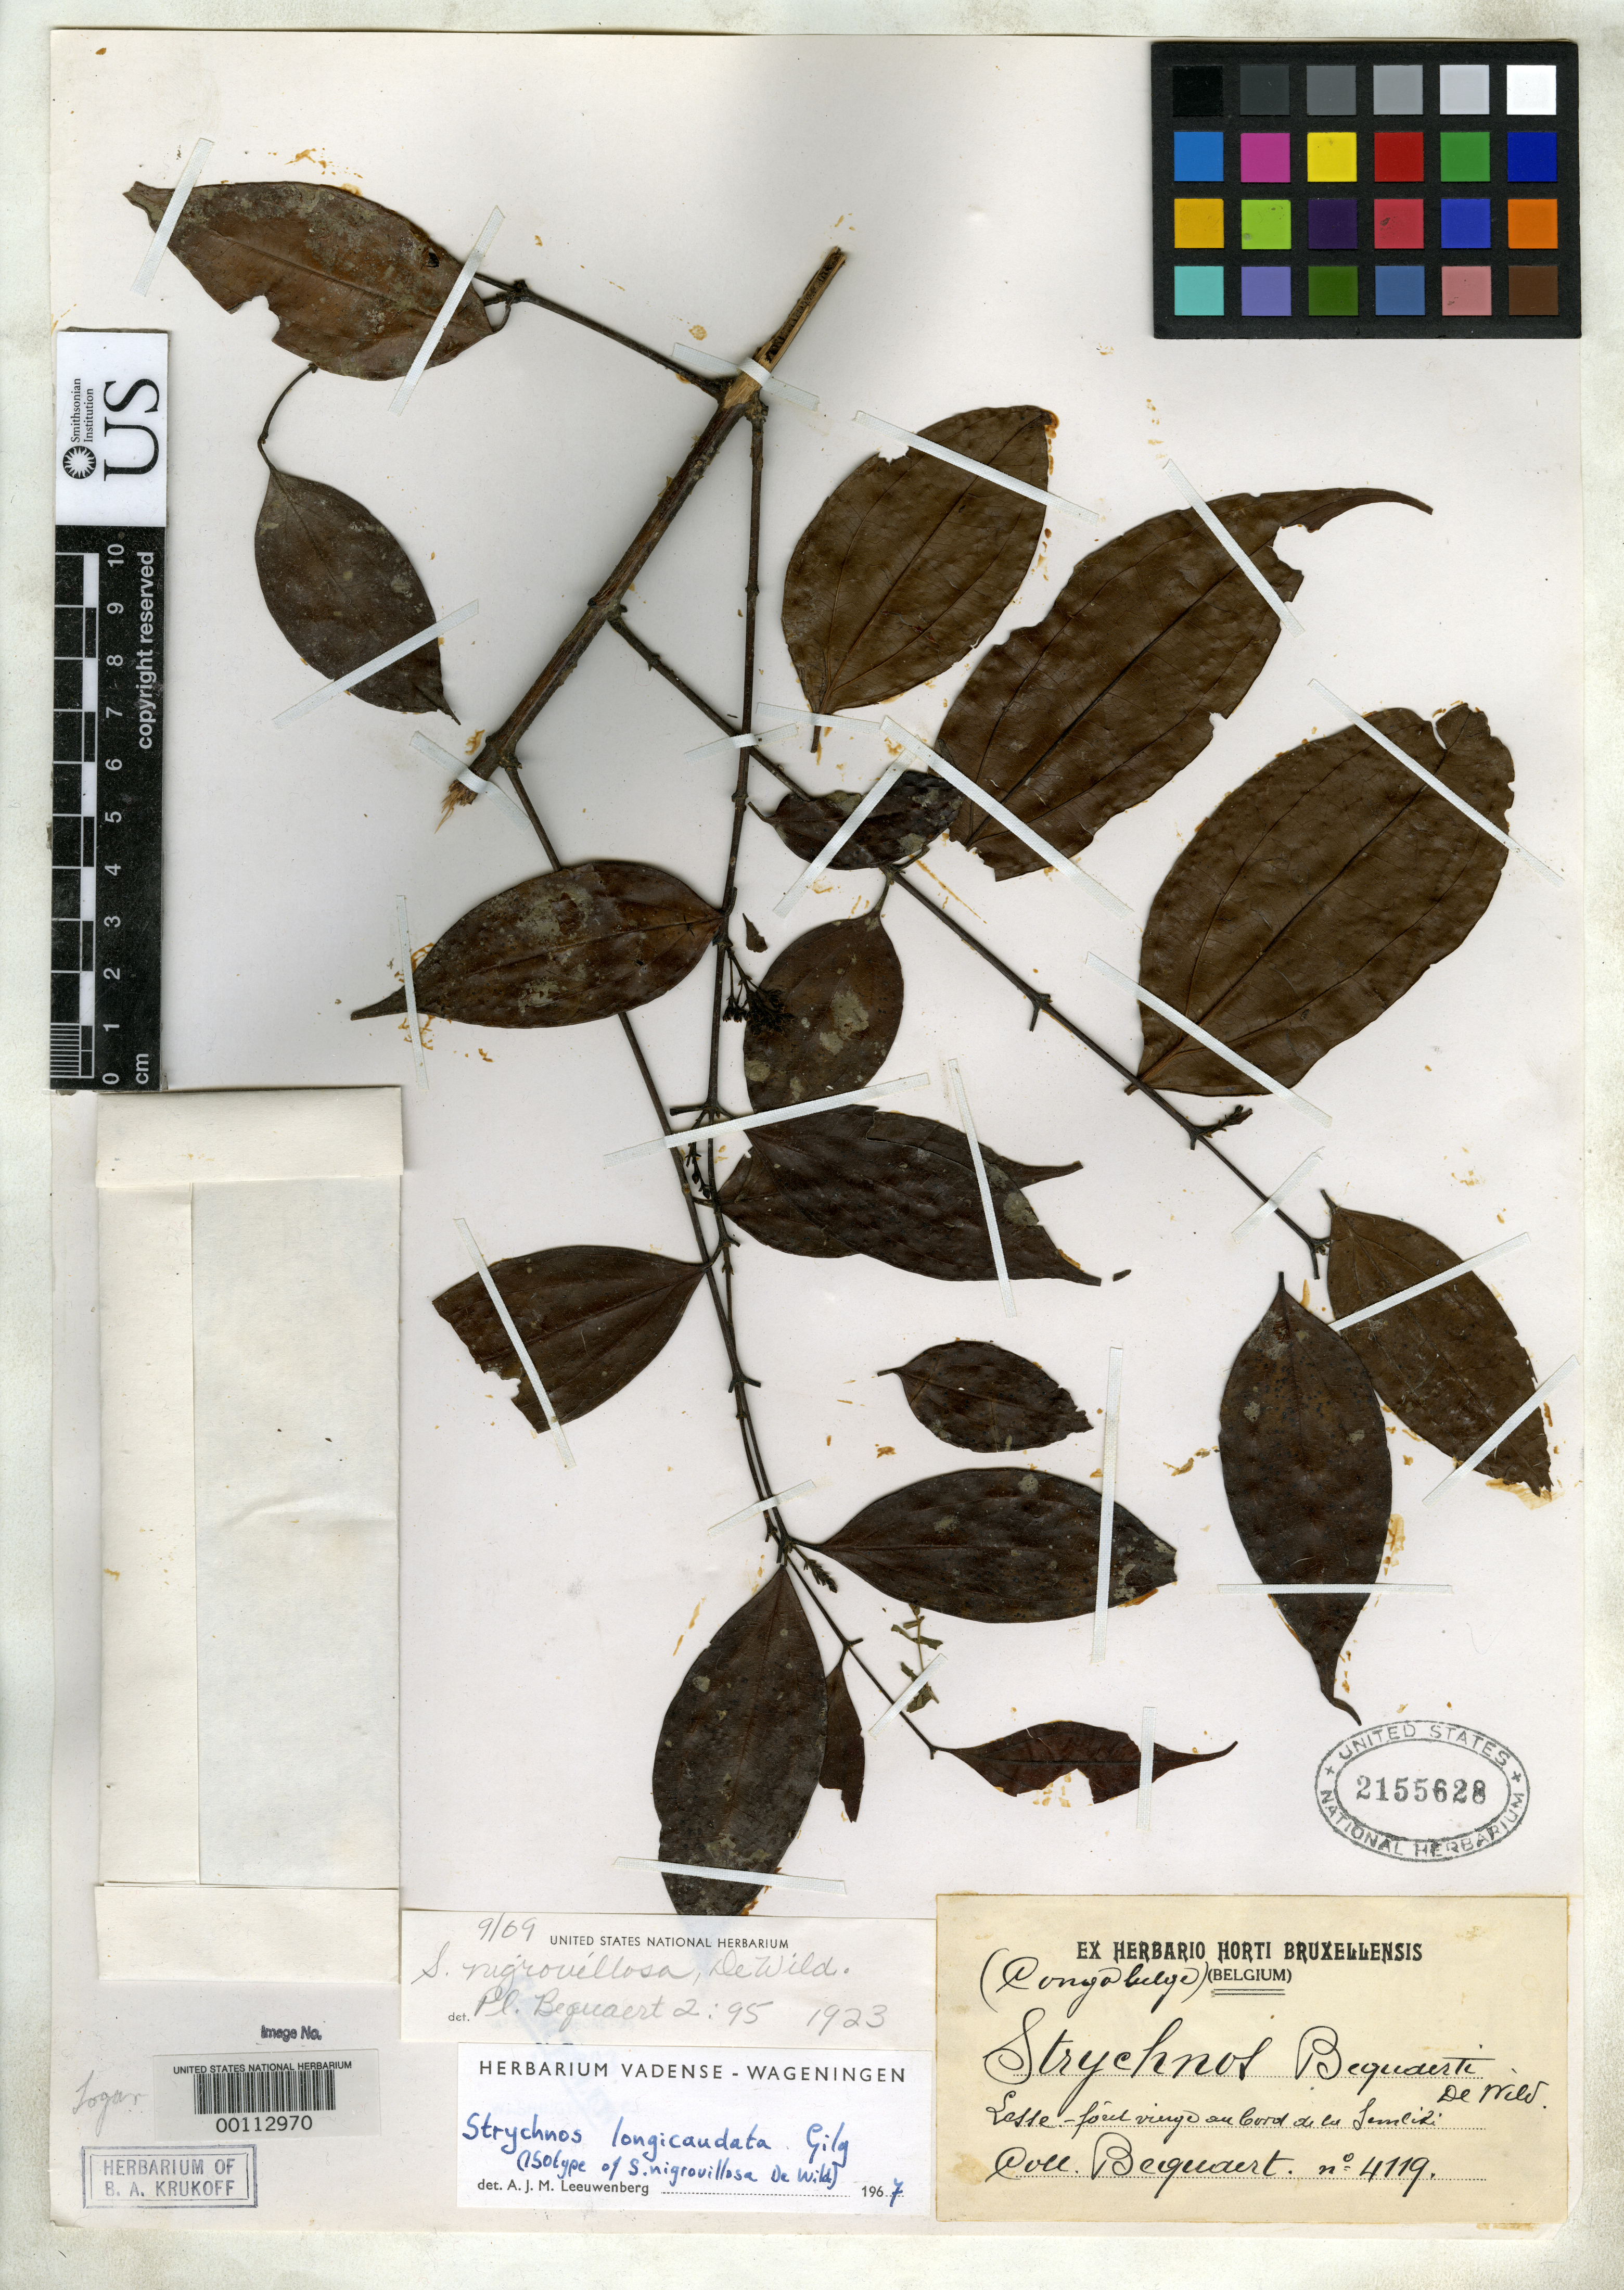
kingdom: Plantae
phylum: Tracheophyta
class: Magnoliopsida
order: Gentianales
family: Loganiaceae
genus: Strychnos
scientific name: Strychnos nigrovillosa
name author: De Wild.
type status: Isotype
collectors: J. Bequaert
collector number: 4119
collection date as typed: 07 May 1914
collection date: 1914-05-07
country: Congo, Democratic Republic of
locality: Semliki.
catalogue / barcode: US 2155628